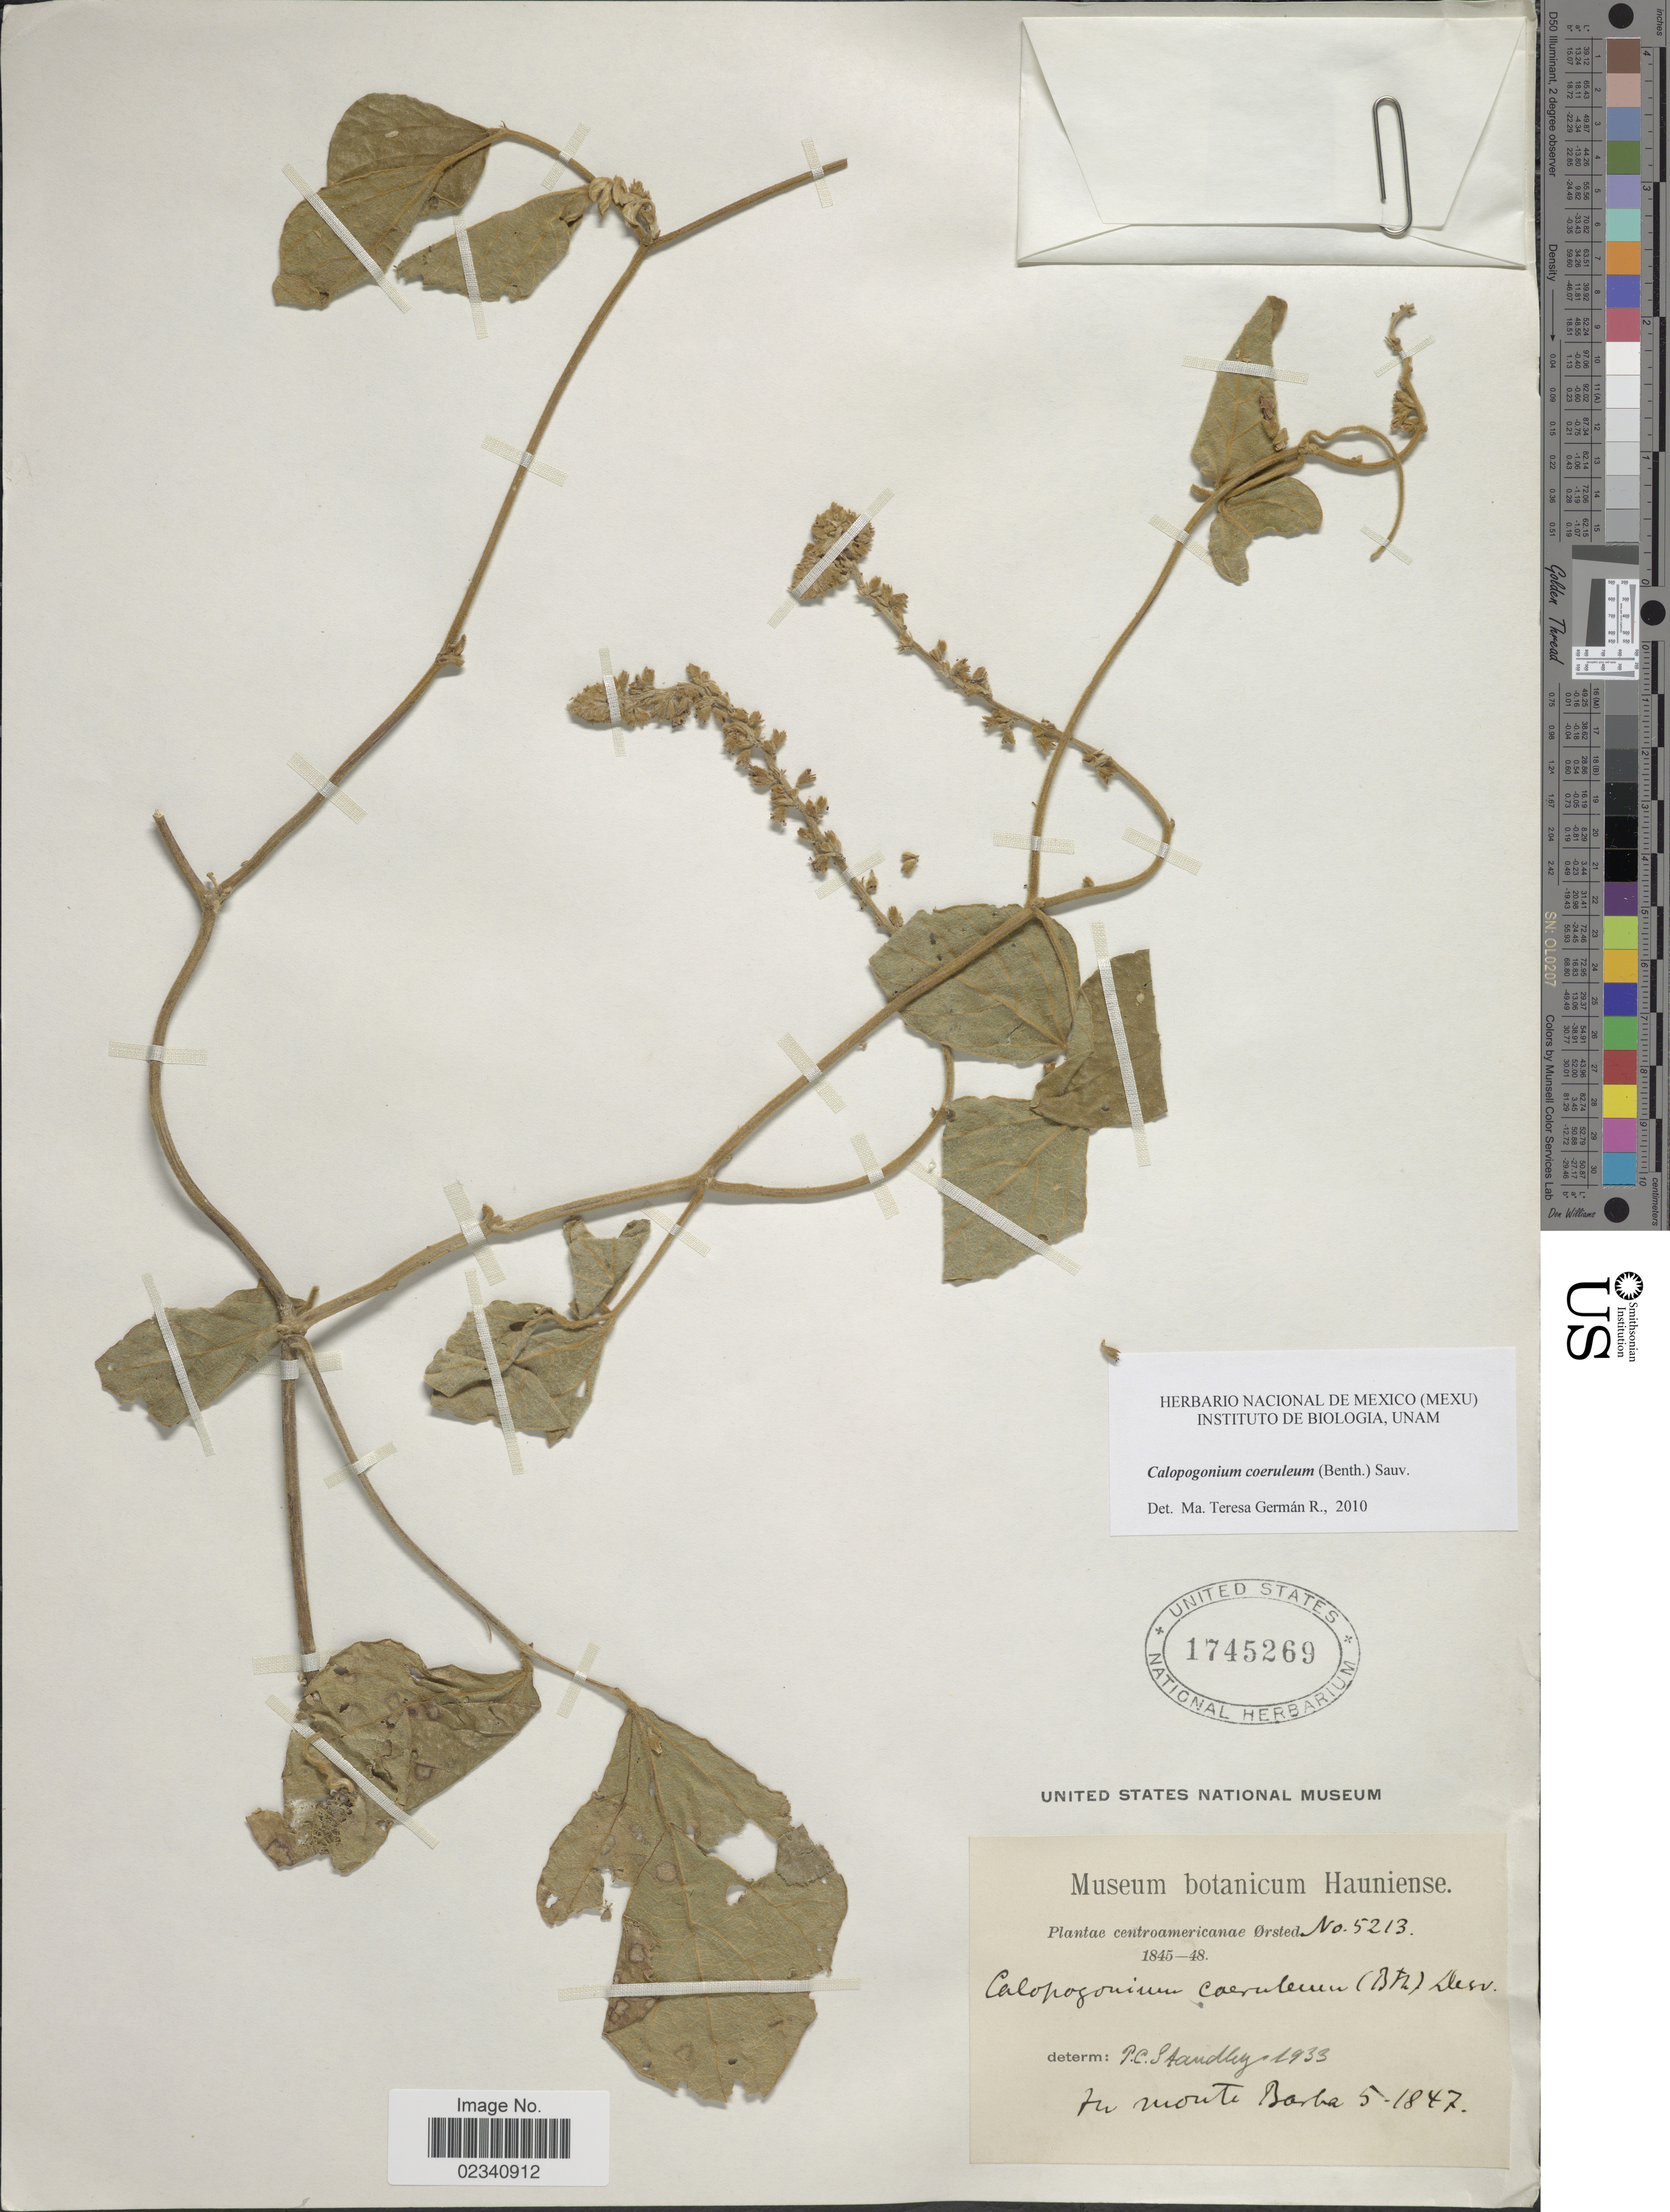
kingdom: Plantae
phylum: Tracheophyta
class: Magnoliopsida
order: Fabales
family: Fabaceae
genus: Calopogonium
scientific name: Calopogonium caeruleum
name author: (Benth.) C. Wright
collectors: Ørsted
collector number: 5213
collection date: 1847-05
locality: In monte Borba [interpreted]. Centroamericanae.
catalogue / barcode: US 1745269